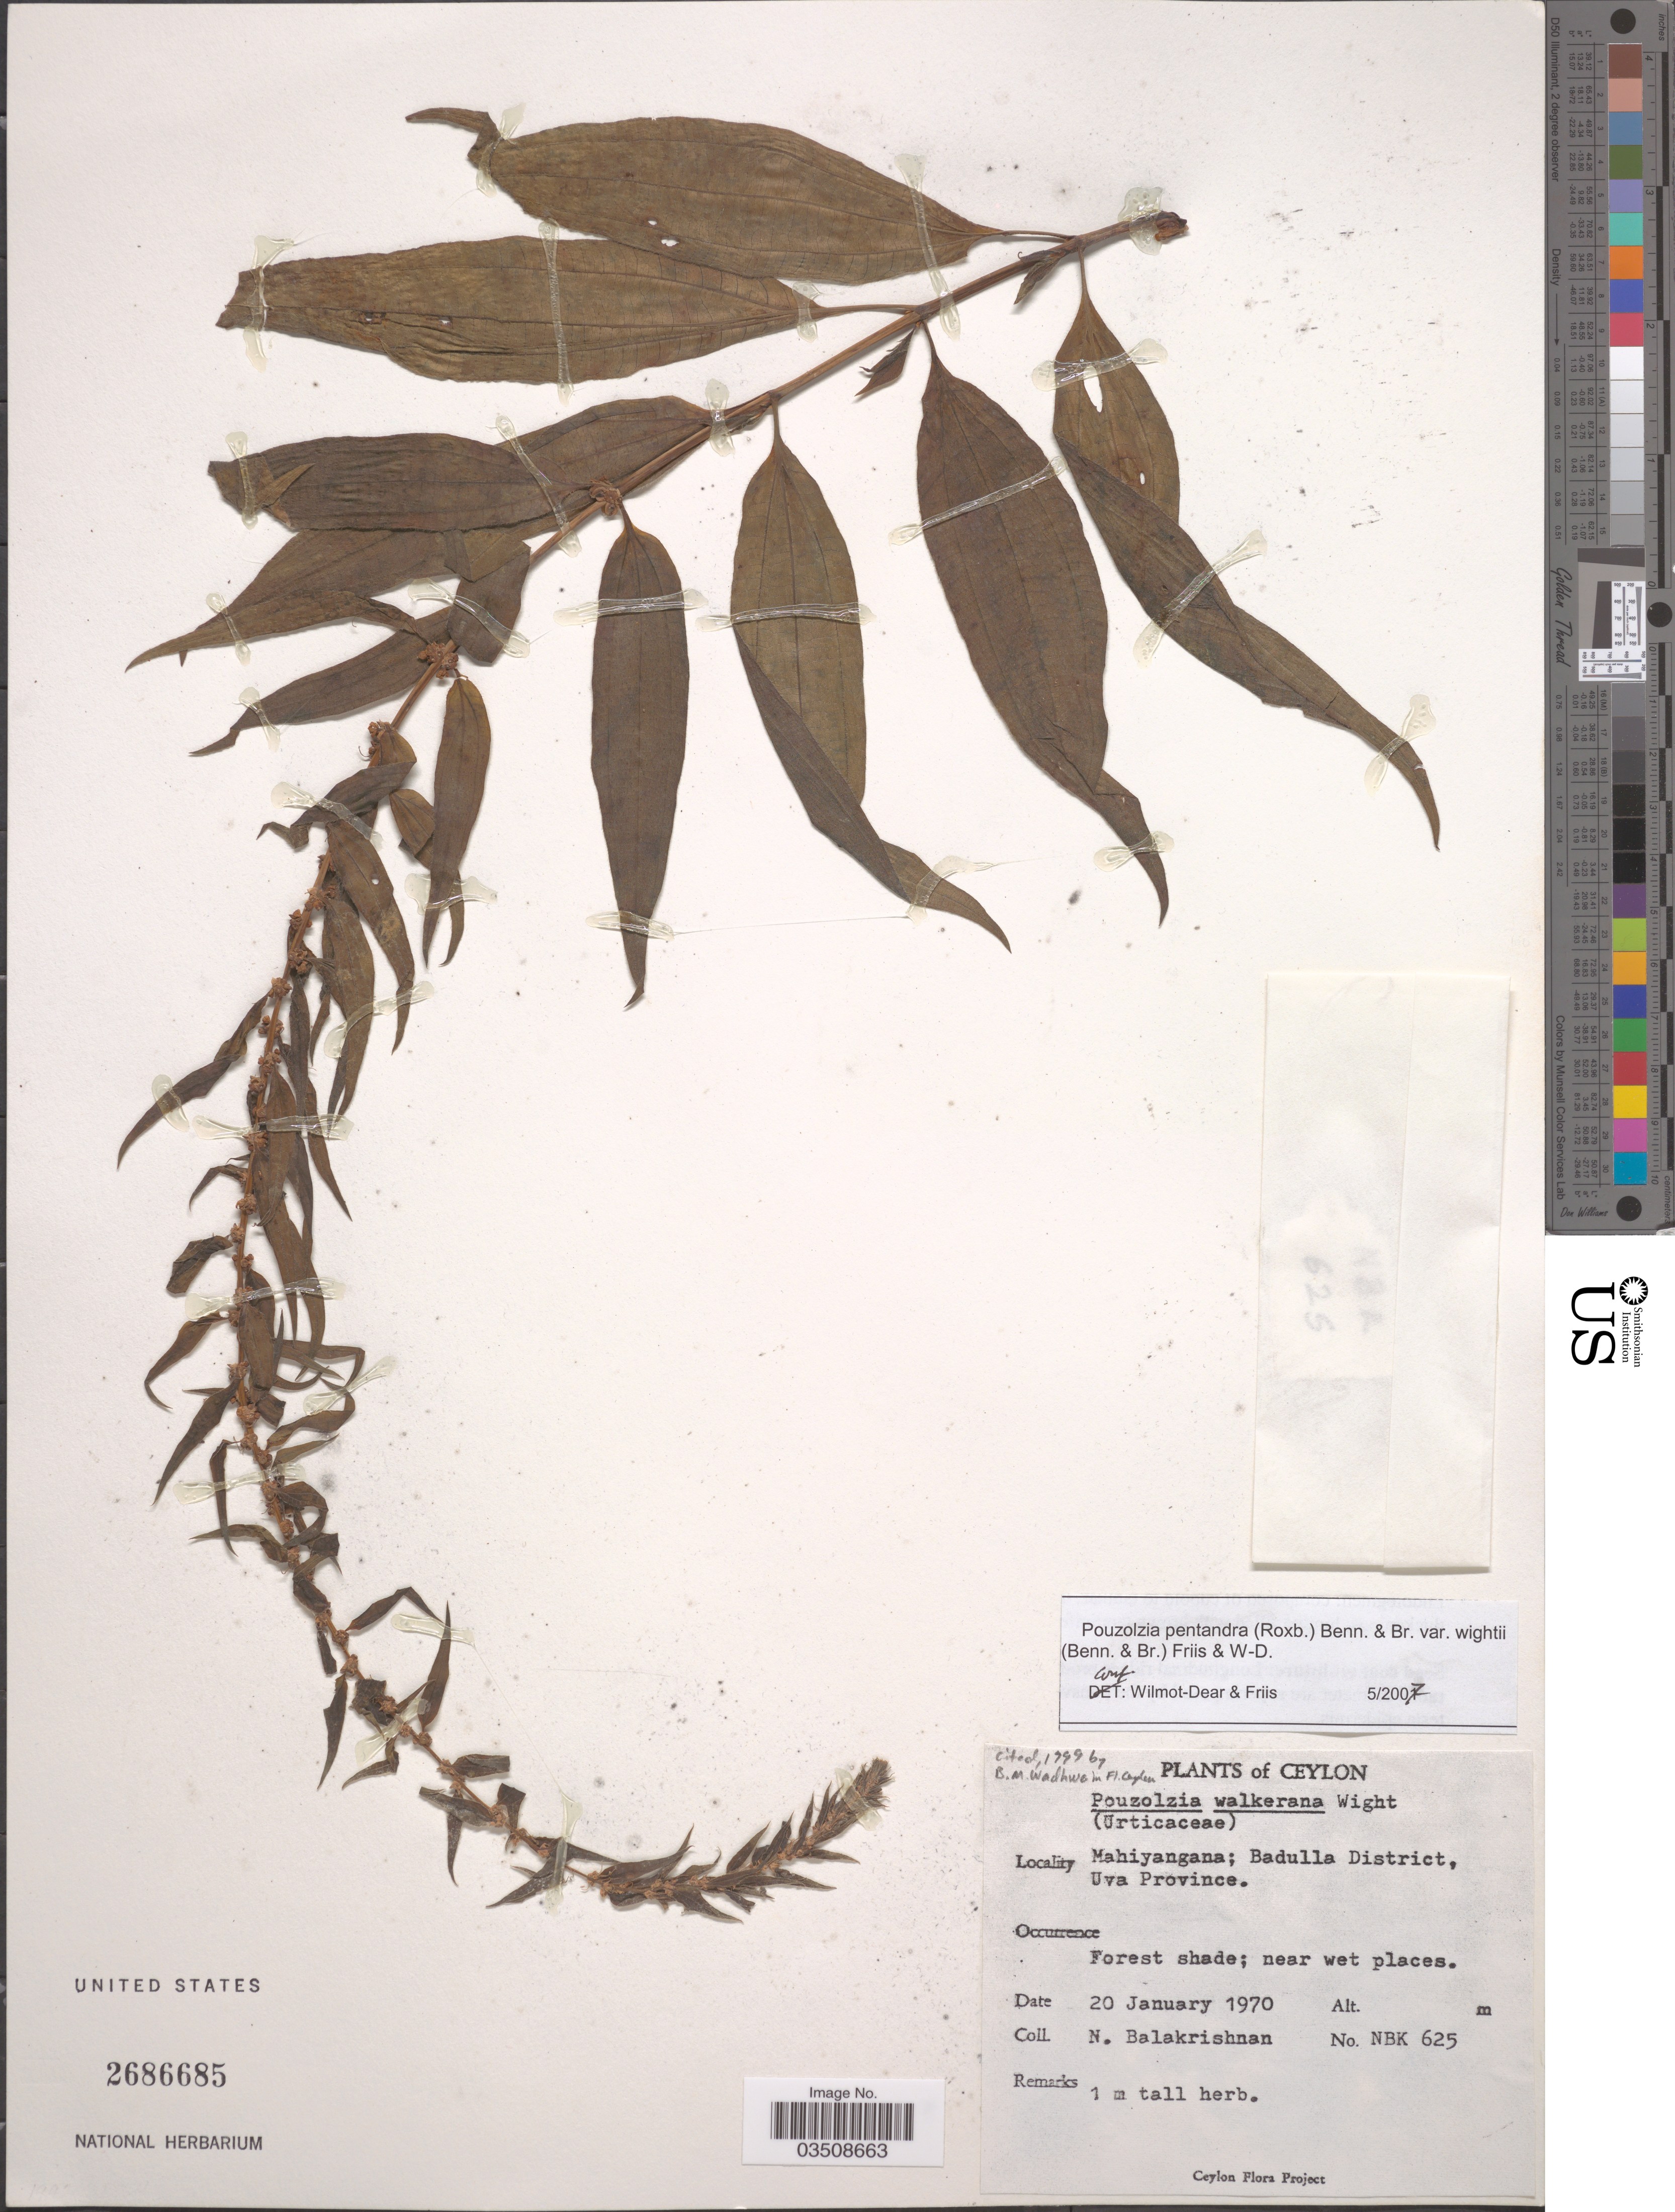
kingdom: Plantae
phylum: Tracheophyta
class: Magnoliopsida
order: Rosales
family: Urticaceae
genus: Gonostegia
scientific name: Gonostegia pentandra var. wightii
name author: (Benn.) Pull. & Karupp.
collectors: N. Balakrishnan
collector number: NBK625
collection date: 1970-01-20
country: Sri Lanka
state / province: Uva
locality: Ceylon. Mahiyangana; Badulla District.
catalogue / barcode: US 2686685